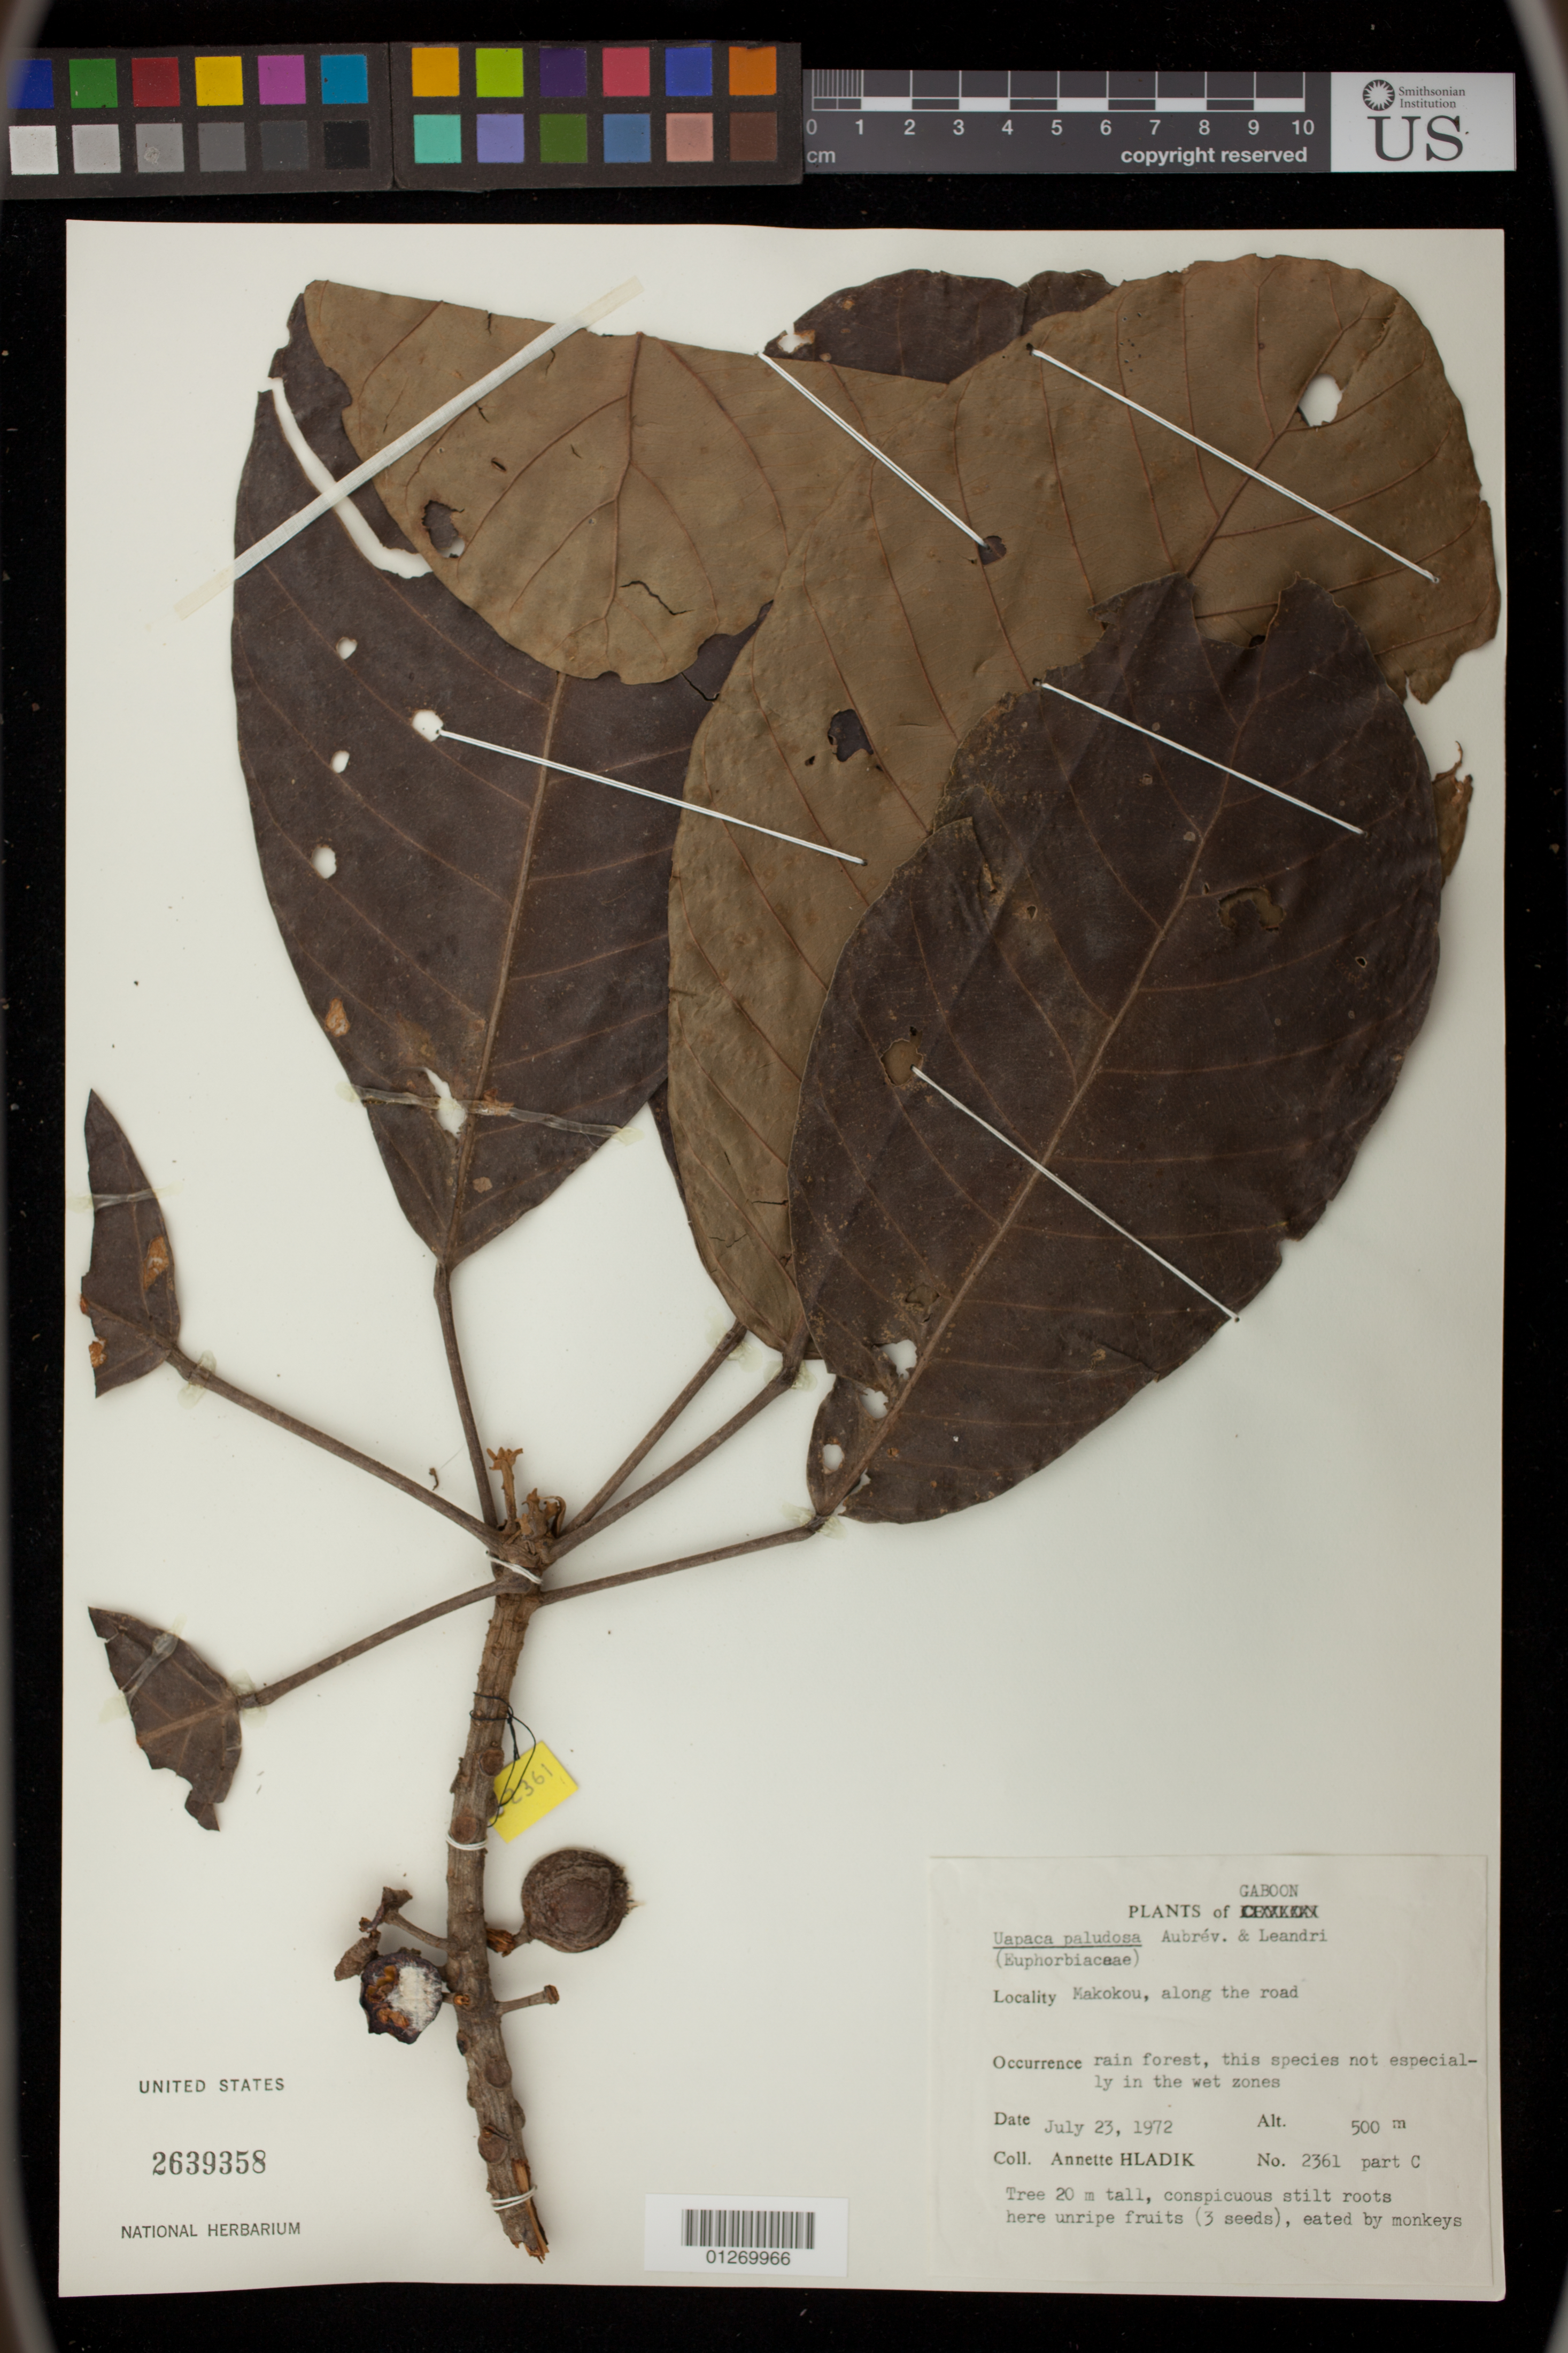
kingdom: Plantae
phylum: Tracheophyta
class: Magnoliopsida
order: Malpighiales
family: Phyllanthaceae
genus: Uapaca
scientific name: Uapaca paludosa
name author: Aubre & Leandri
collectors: A. Hladik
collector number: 2361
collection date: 1972-07-23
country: Gabon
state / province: Ogooué-Ivindo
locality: Makokou, along the road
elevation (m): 500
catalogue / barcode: US 2639358